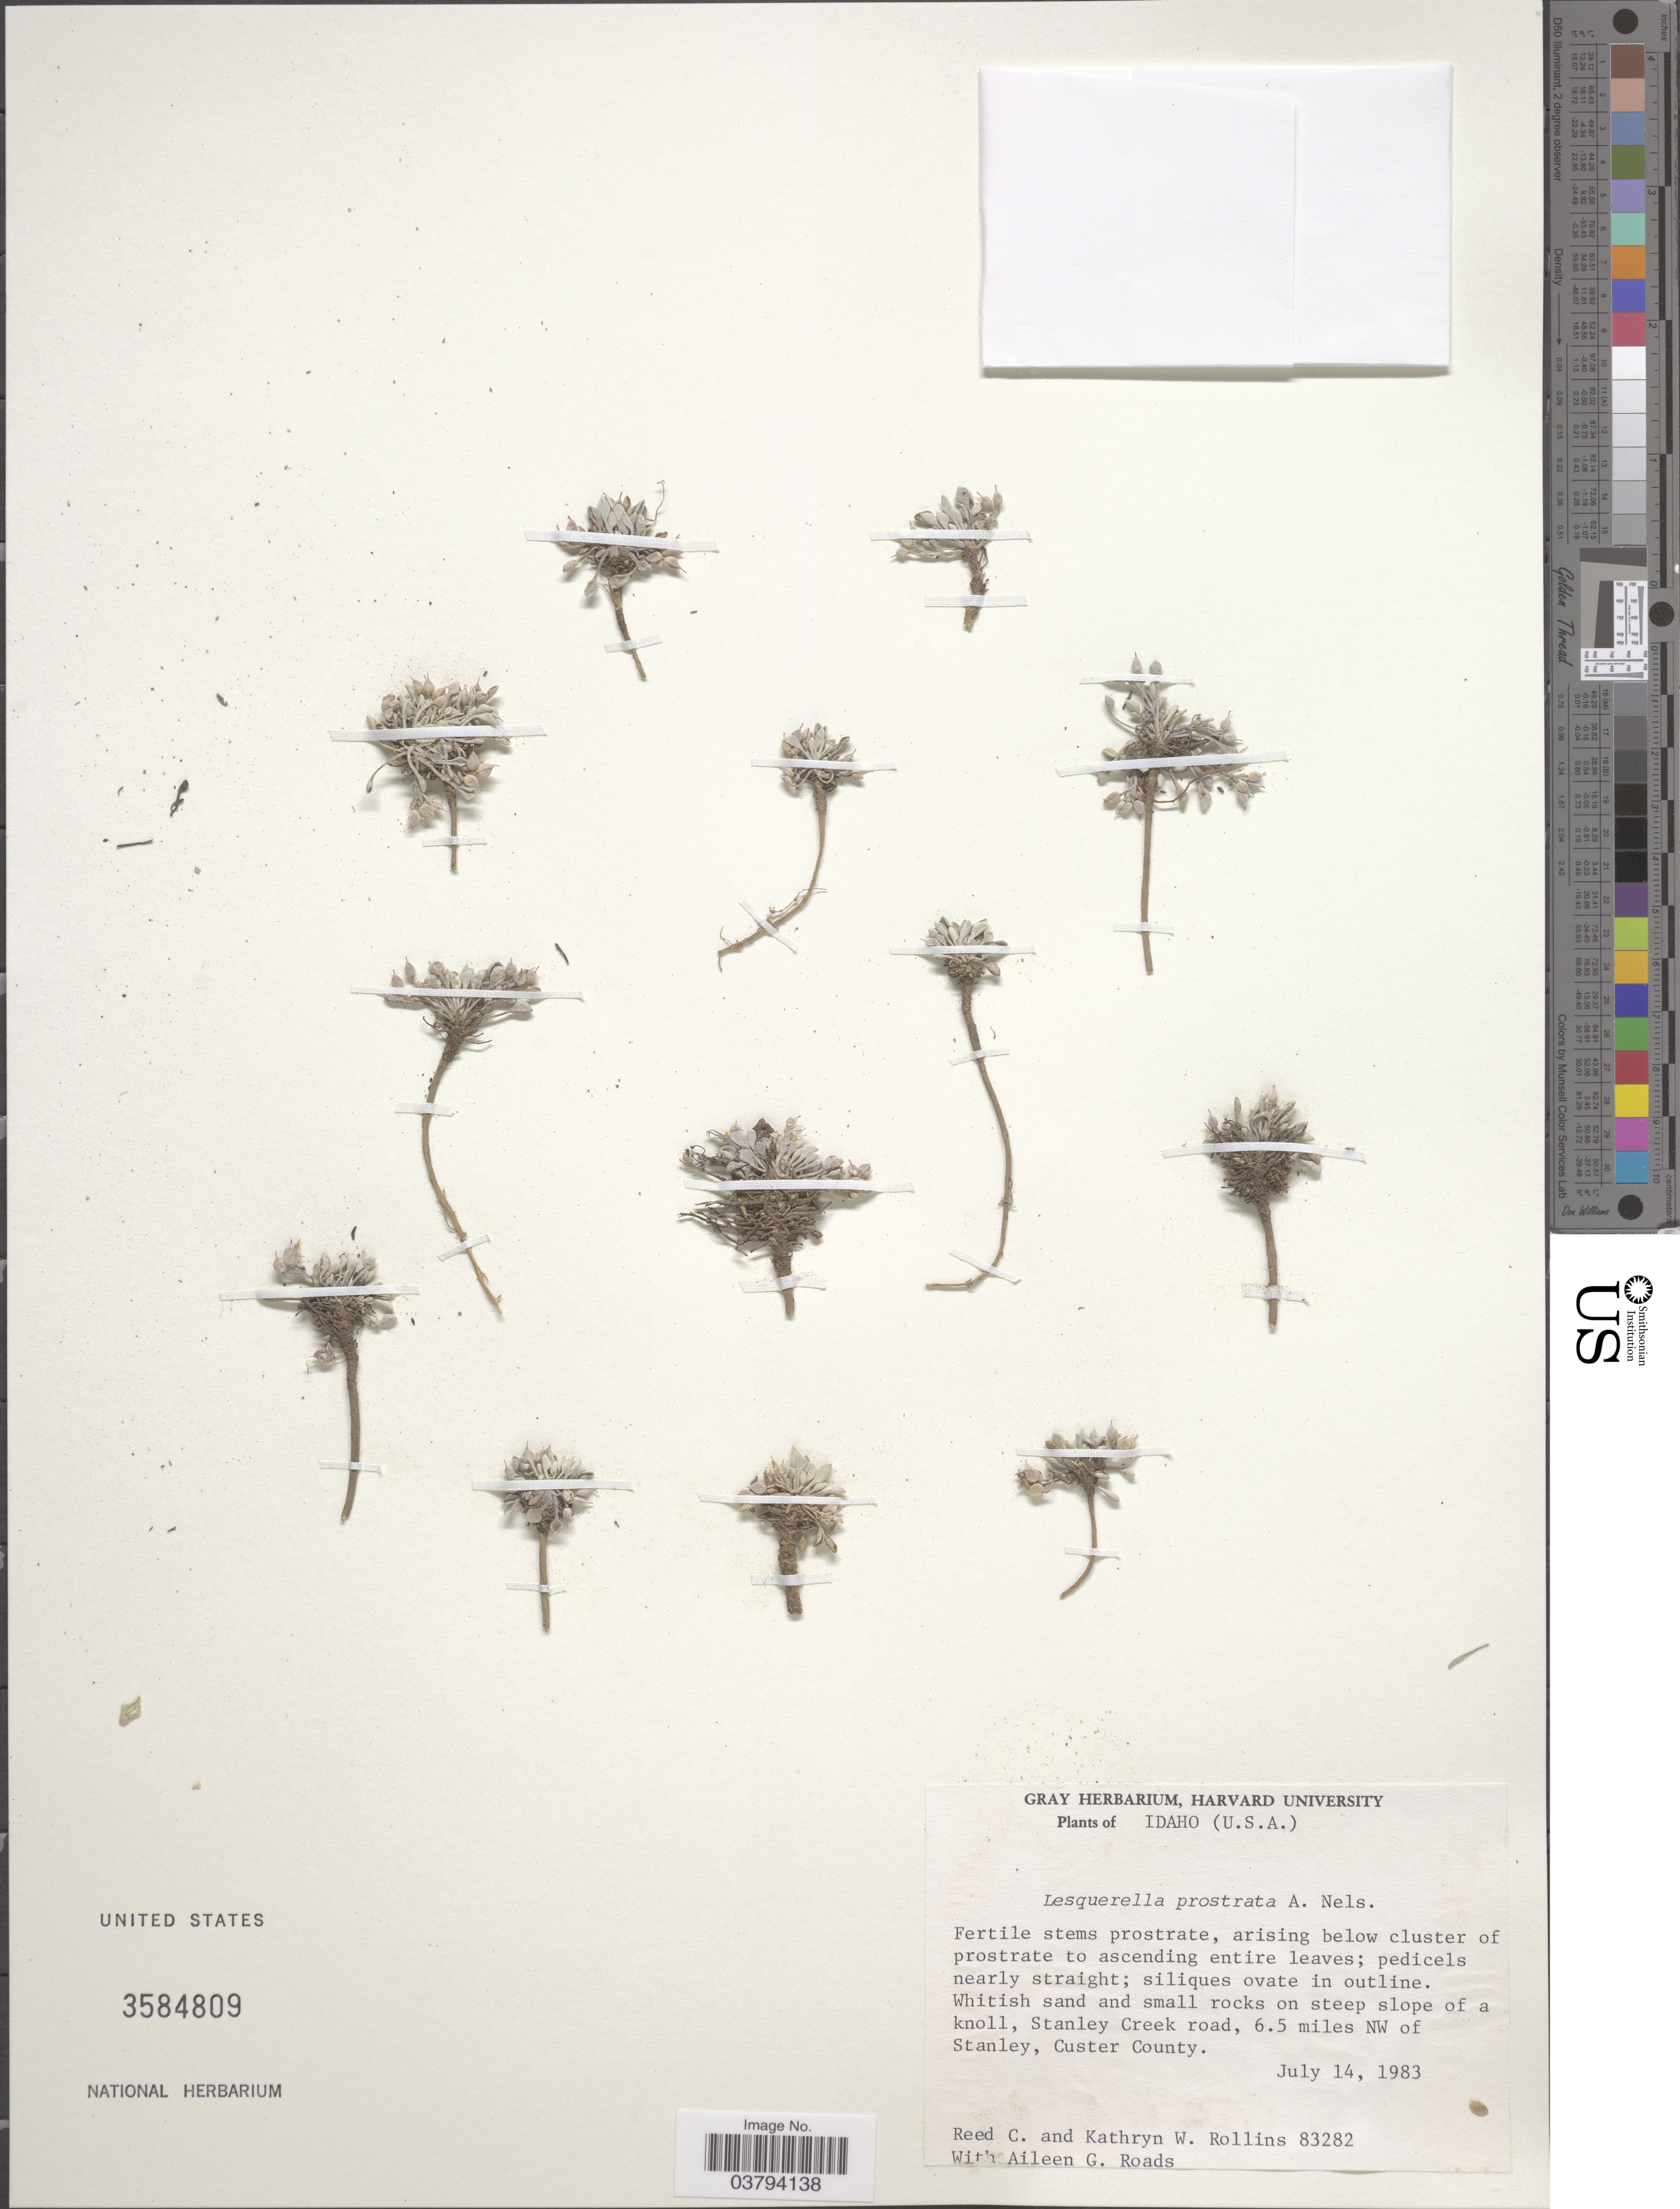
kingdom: Plantae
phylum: Tracheophyta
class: Magnoliopsida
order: Brassicales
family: Brassicaceae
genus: Lesquerella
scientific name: Lesquerella prostrata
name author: A. Nelson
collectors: R. C. Rollins, K. W. Rollins & A. Roads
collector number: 83282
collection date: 1983-07-14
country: United States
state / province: Idaho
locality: Stanley Creek road, 6.5 miles NW of Stanley, Custer County.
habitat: whitish sand and small rocks on steep slope of a knoll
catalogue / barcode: US 3584809